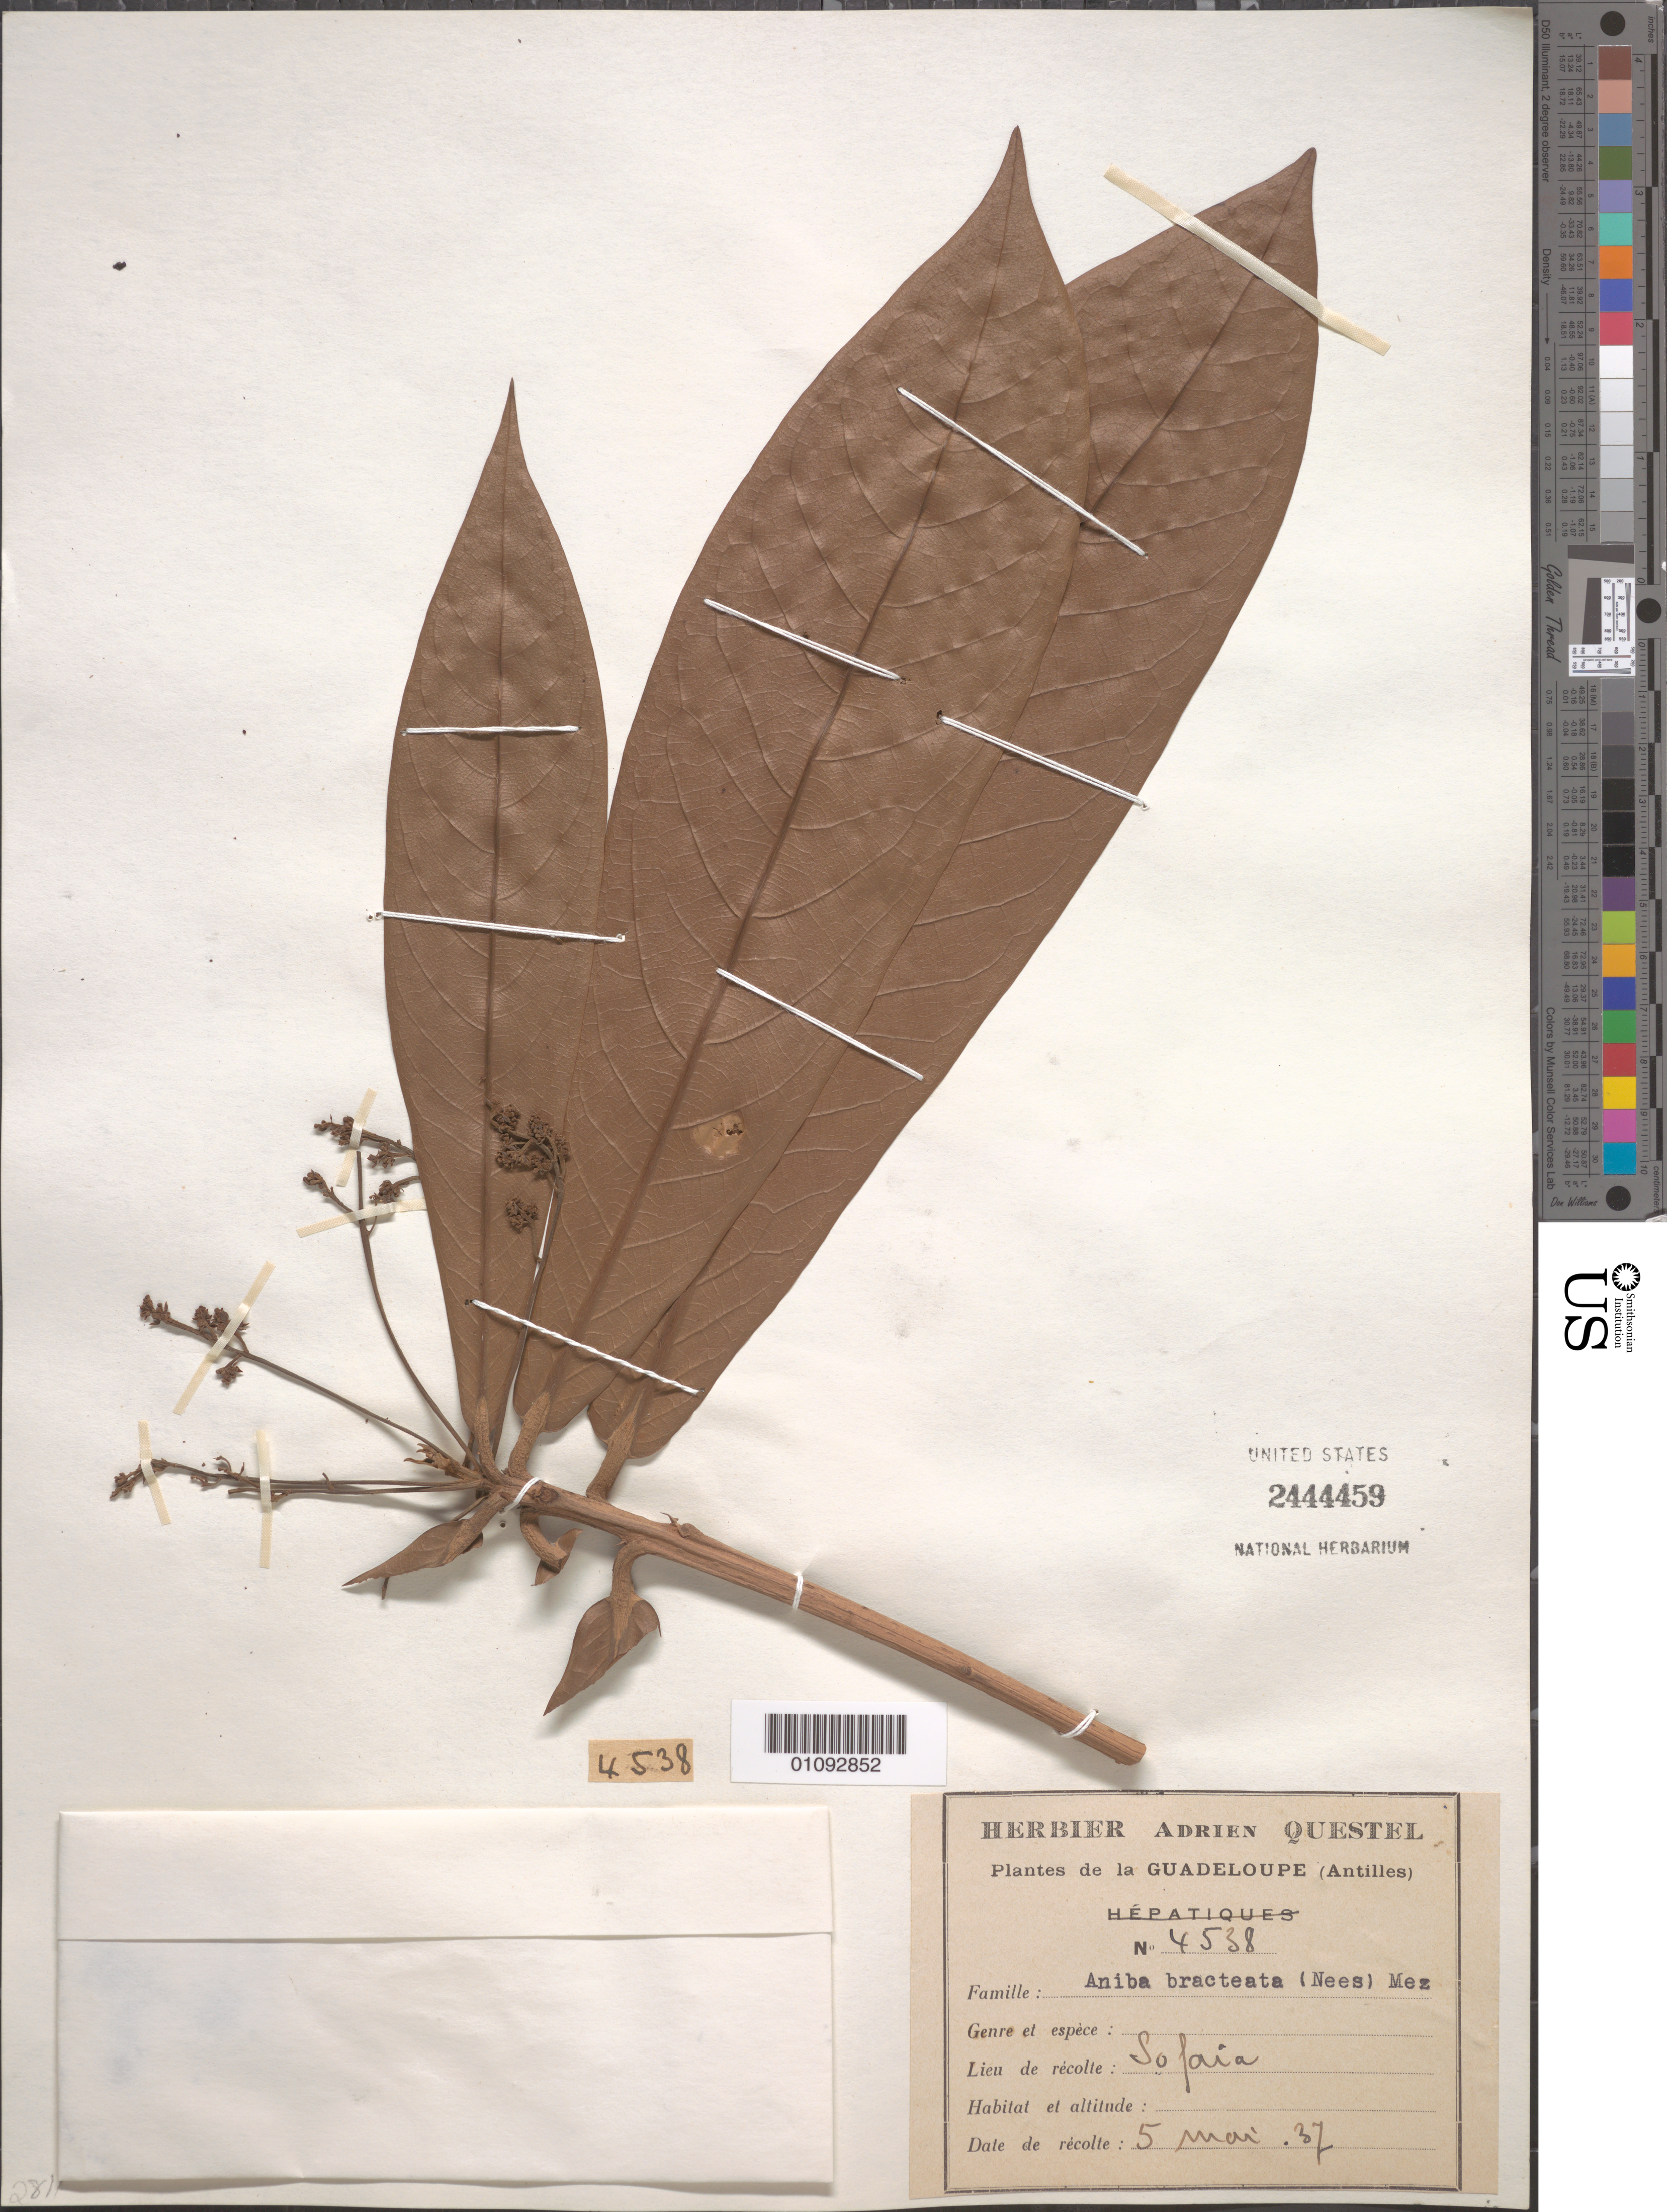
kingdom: Plantae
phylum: Tracheophyta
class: Magnoliopsida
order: Laurales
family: Lauraceae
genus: Aniba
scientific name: Aniba bracteata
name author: (Nees) Mez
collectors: A. Questel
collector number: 4538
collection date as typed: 05 Mar 1937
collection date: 1937-03-05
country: Guadeloupe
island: Basse Terre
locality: Sofaia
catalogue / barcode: US 2444459